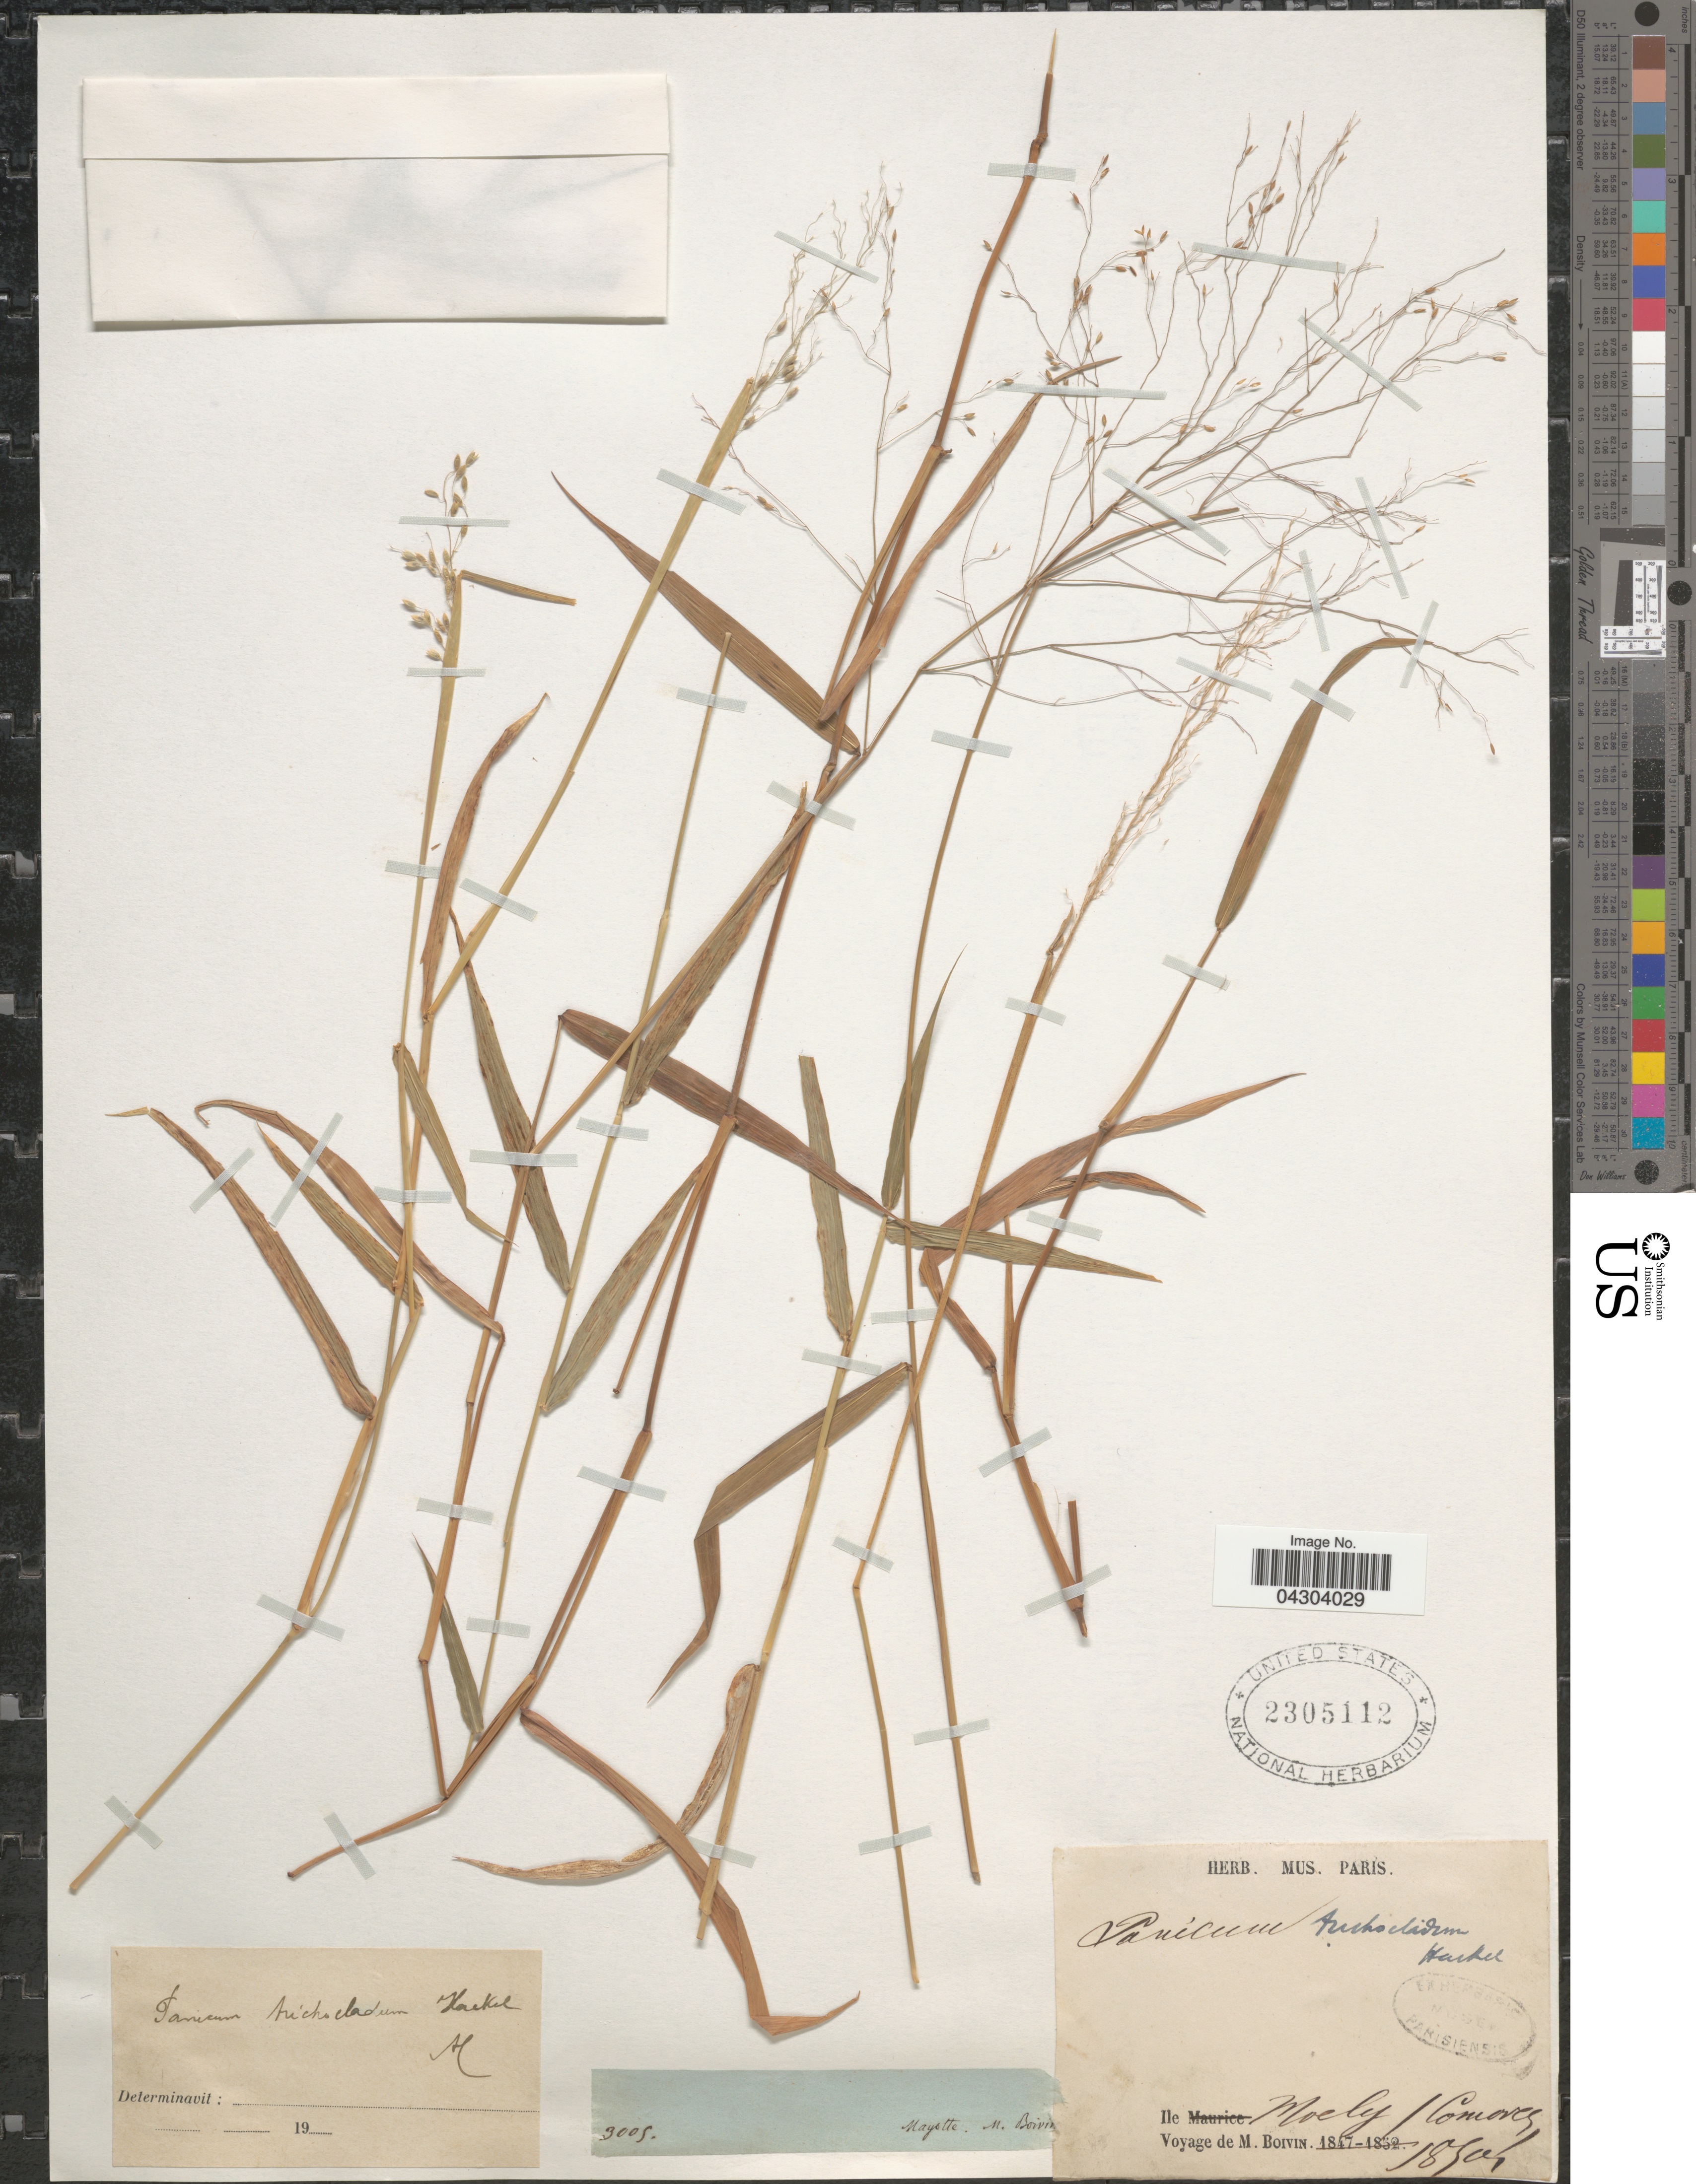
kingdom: Plantae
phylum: Tracheophyta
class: Liliopsida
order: Poales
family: Poaceae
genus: Panicum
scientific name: Panicum trichocladum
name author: Hack. ex K. Schum. in Engl.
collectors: M. Boivin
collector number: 3005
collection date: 1890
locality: Mayotte. Ile Moely/Comarez.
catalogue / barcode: US 2305112